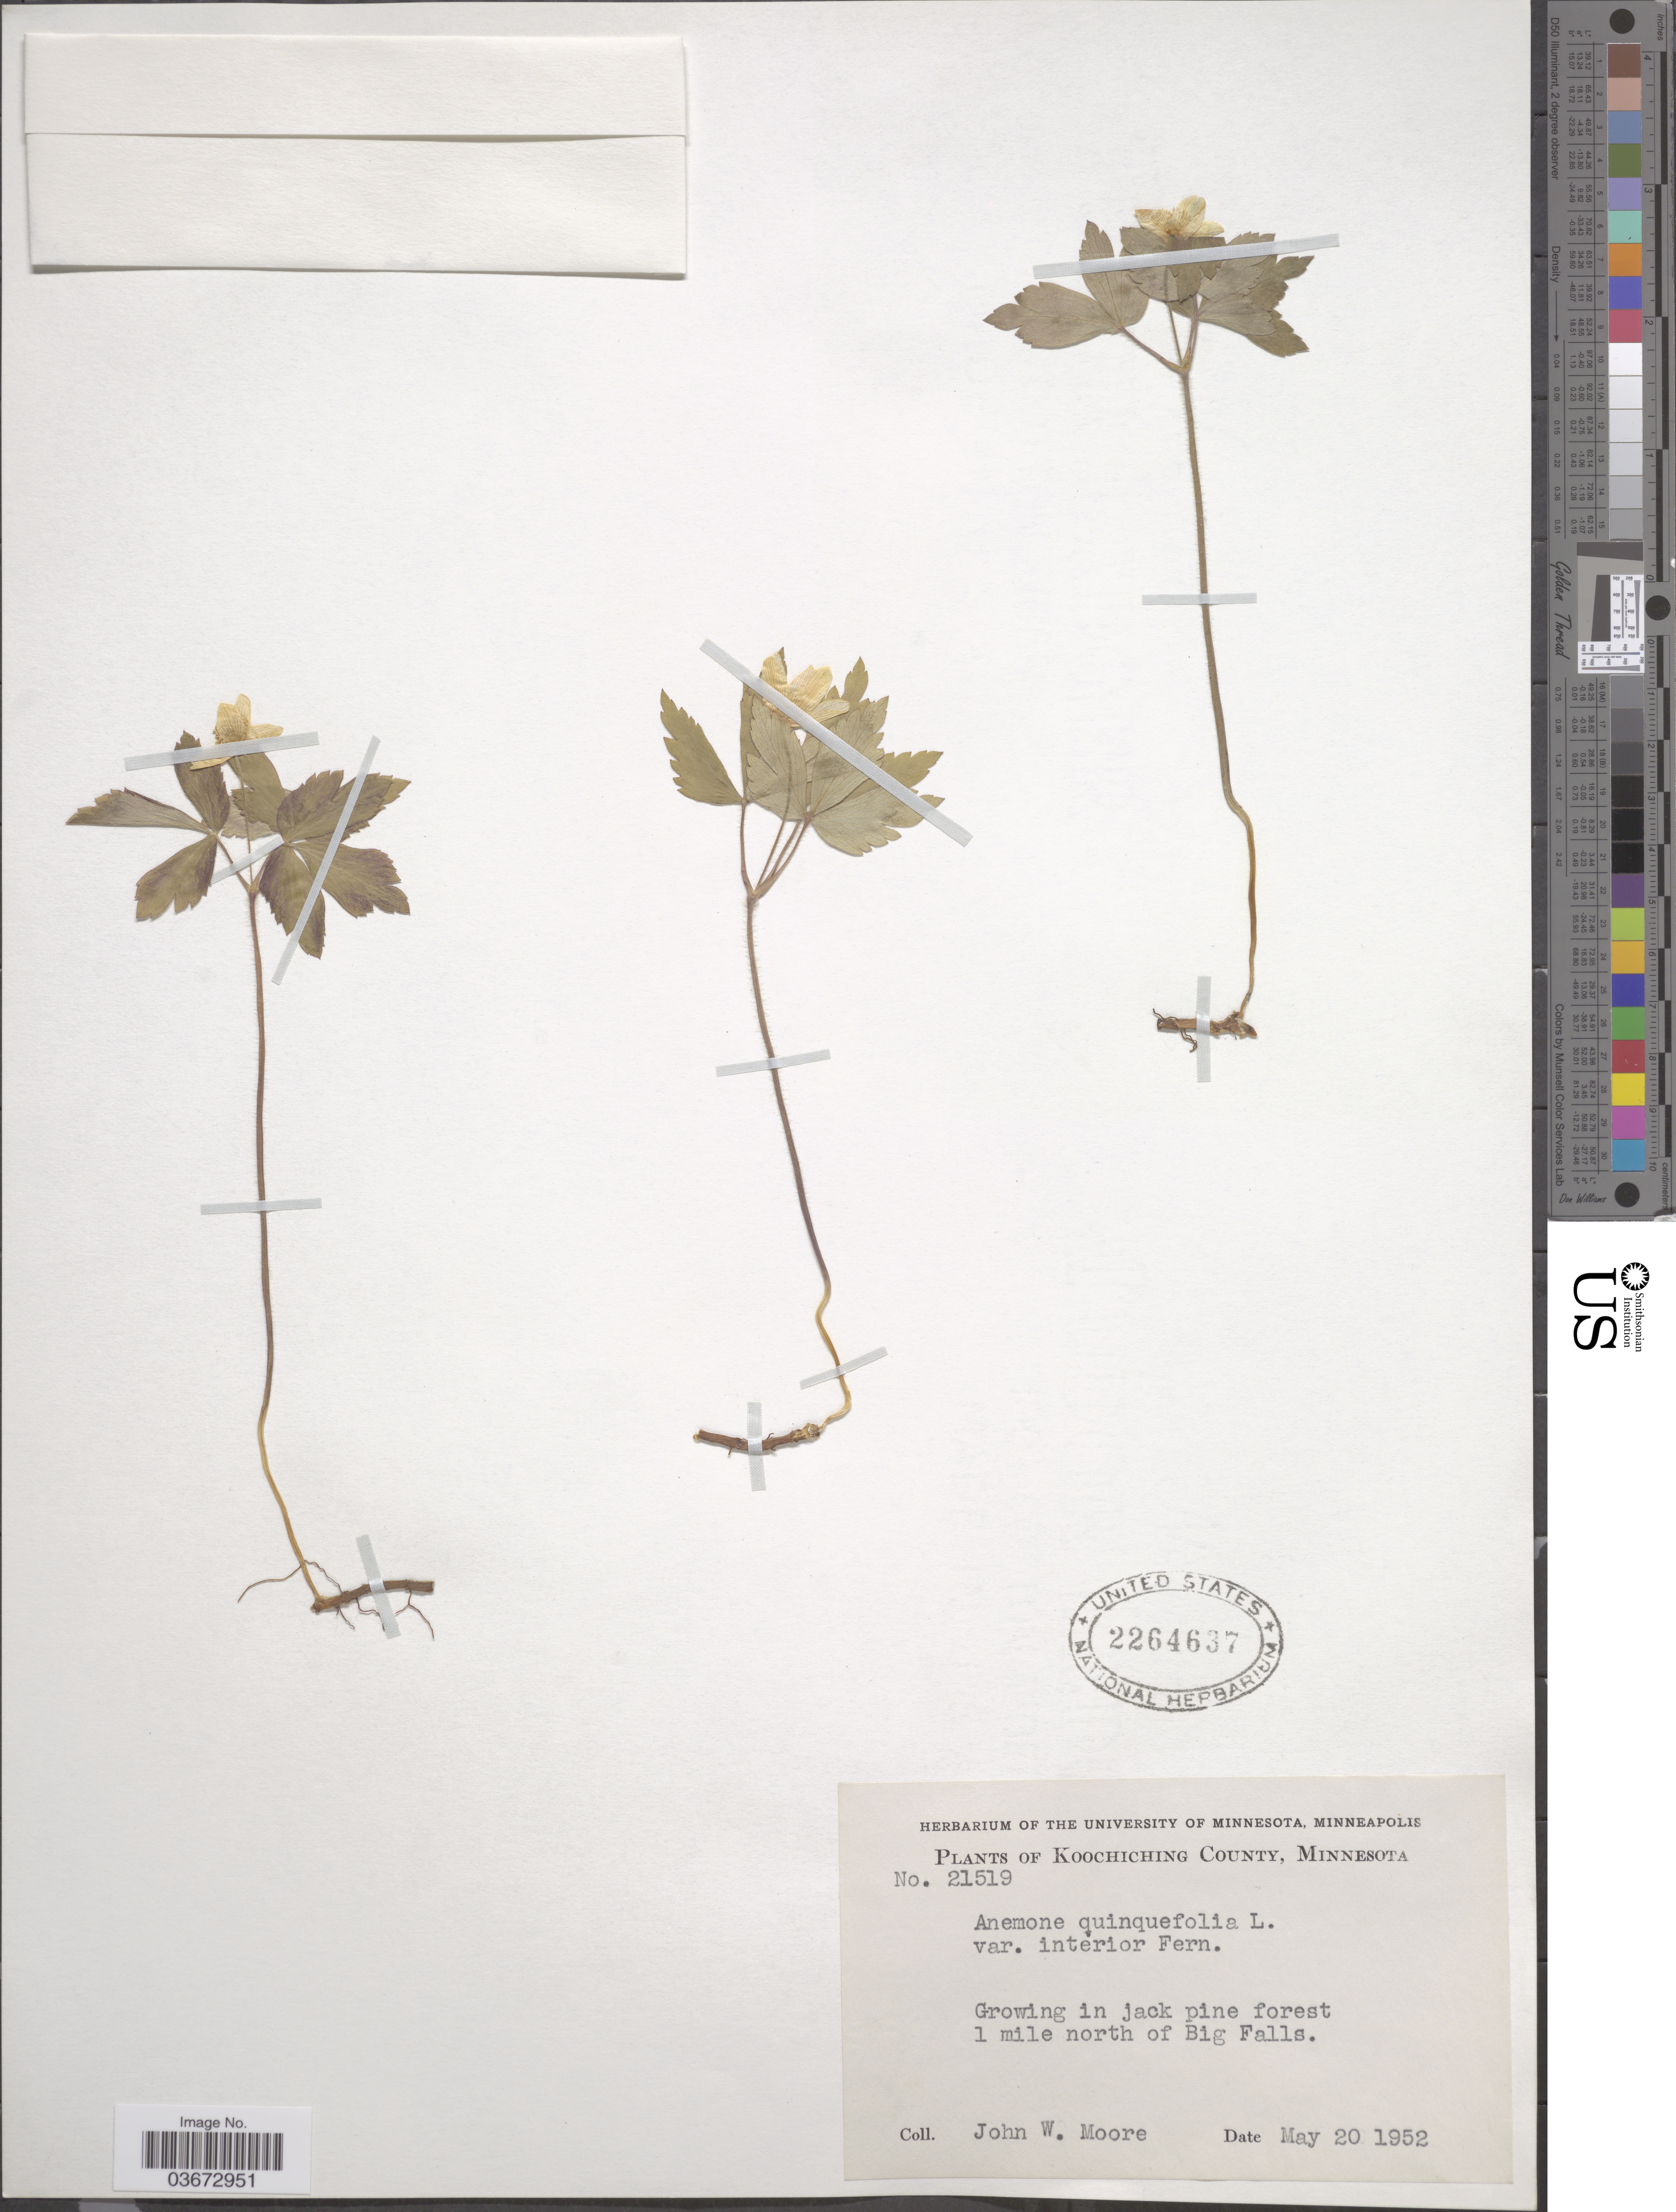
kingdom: Plantae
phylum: Tracheophyta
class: Magnoliopsida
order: Ranunculales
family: Ranunculaceae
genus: Anemone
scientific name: Anemone quinquefolia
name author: L.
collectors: J. Moore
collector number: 21519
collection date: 1952-05-20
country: United States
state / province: Minnesota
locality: Koochiching County. Growing in jack pine forest 1 mile north of Big Falls.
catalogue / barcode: US 2264637